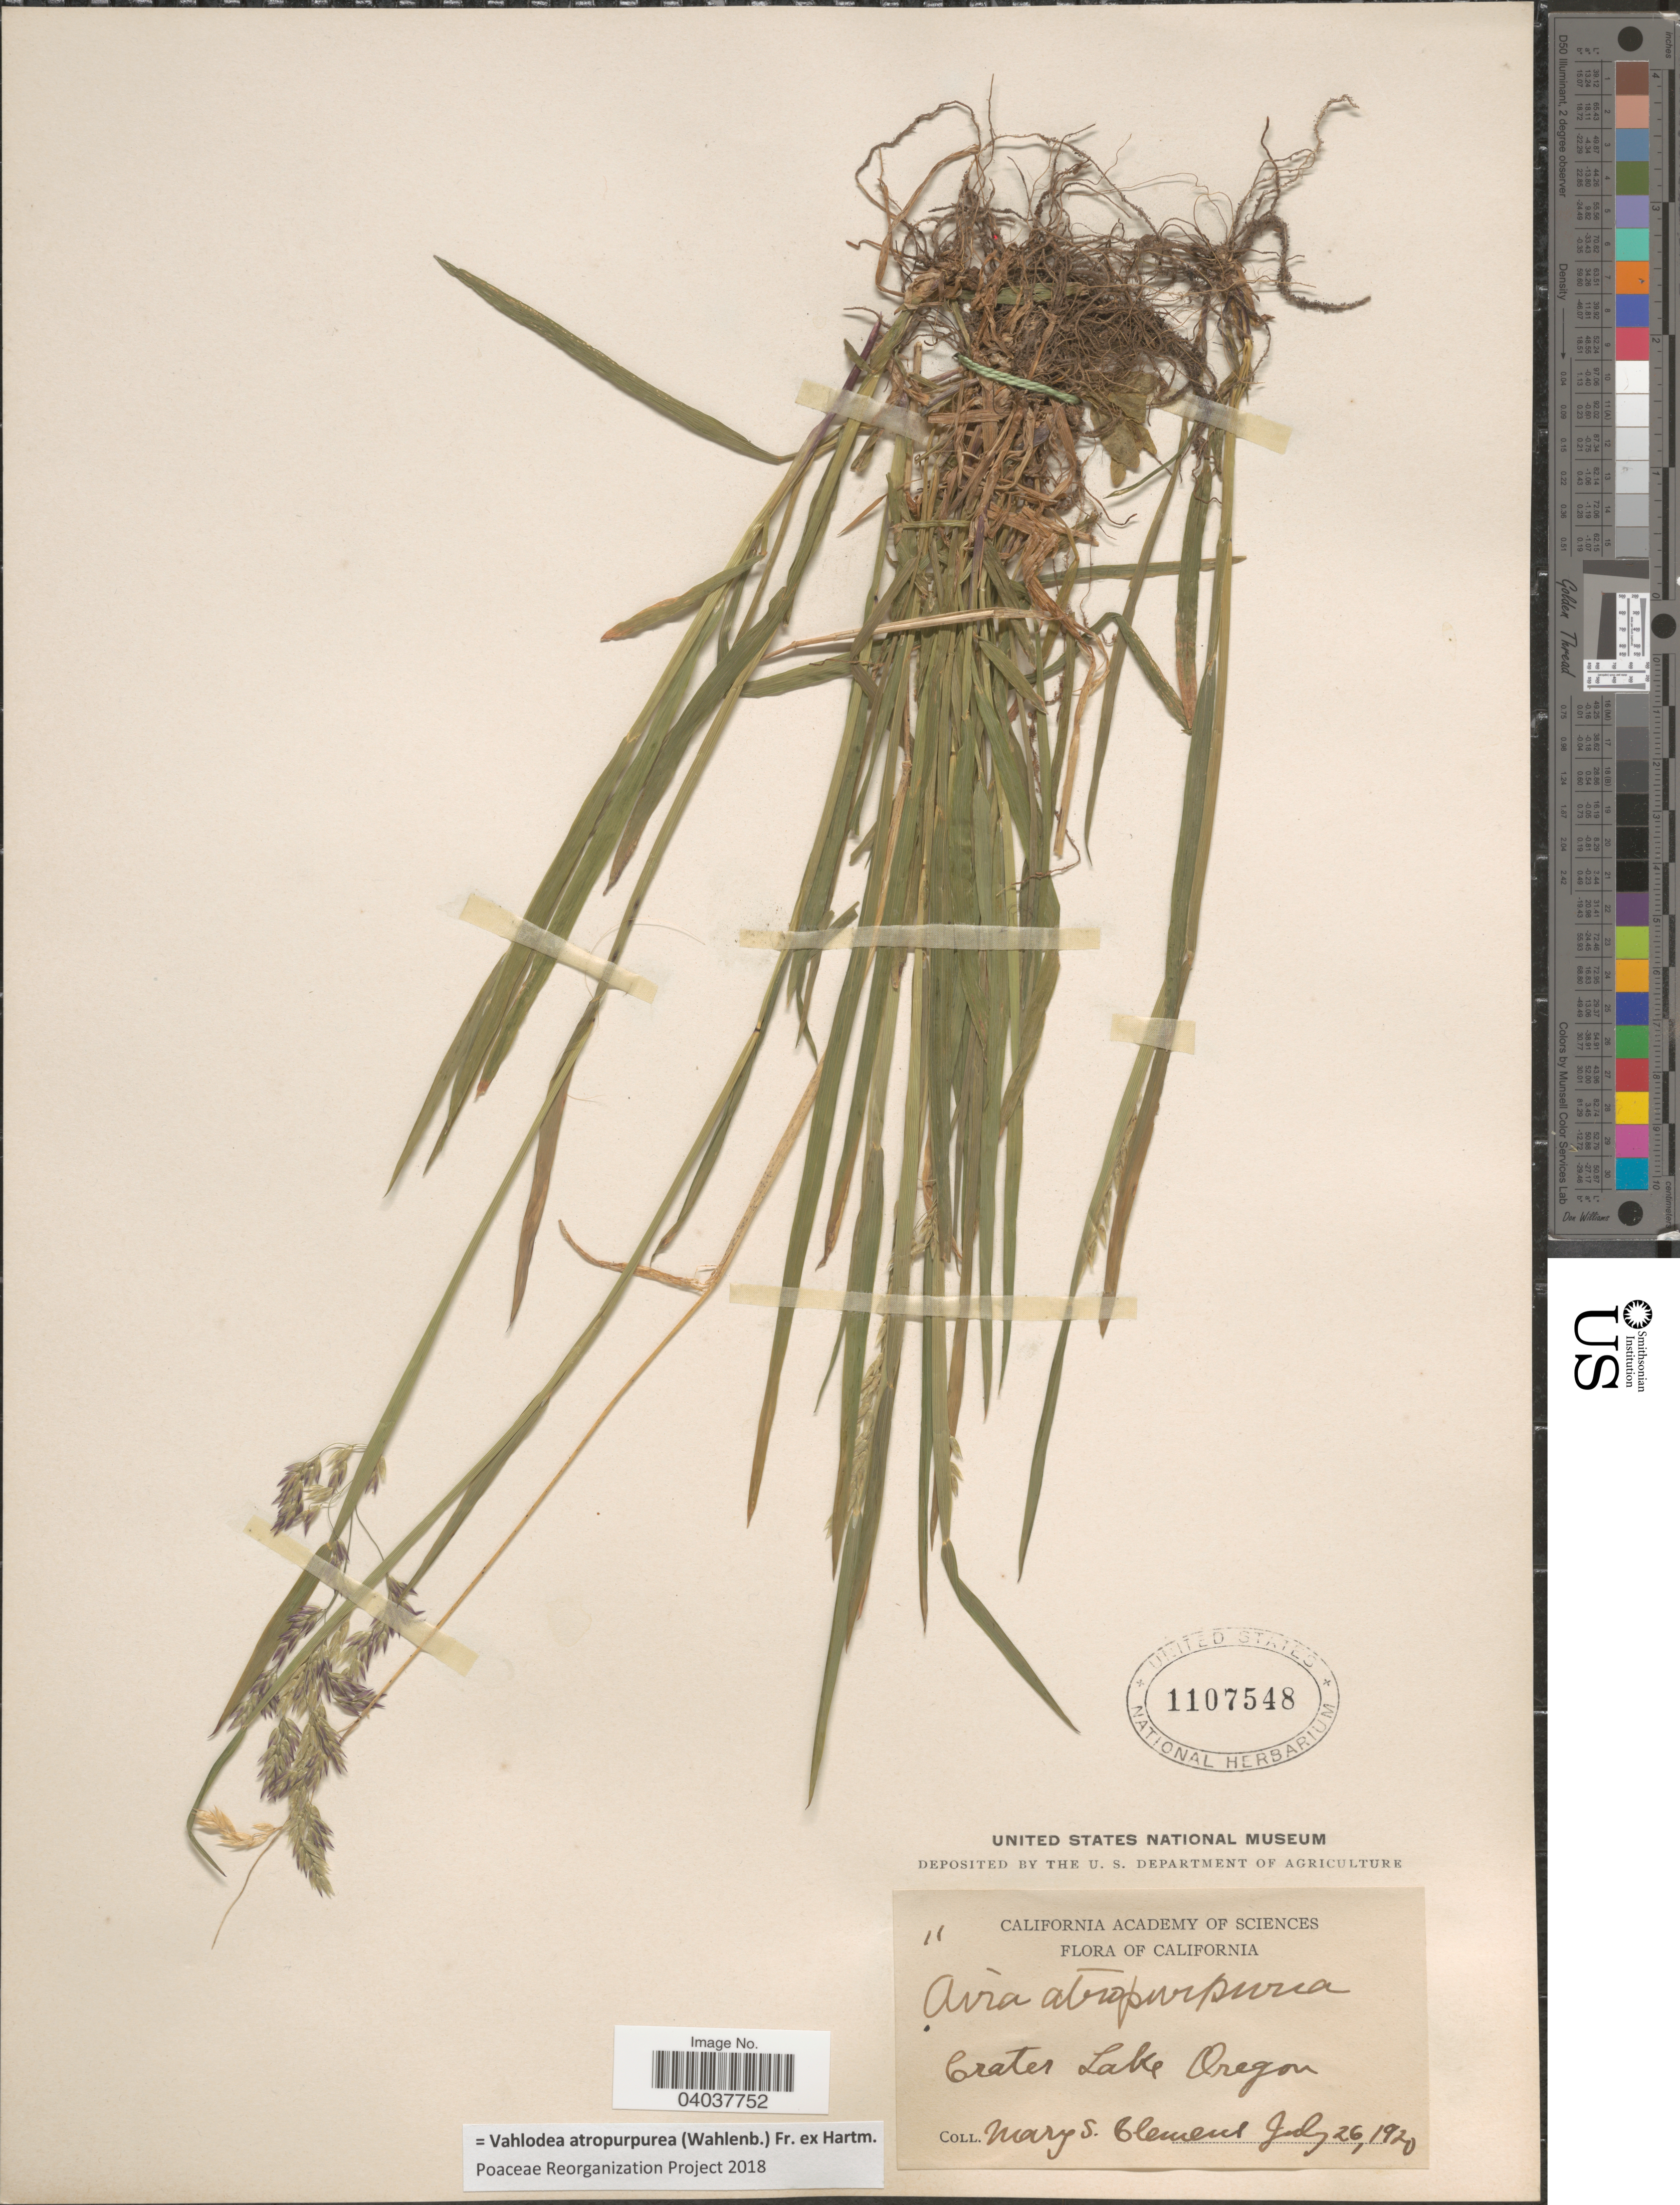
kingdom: Plantae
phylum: Tracheophyta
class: Liliopsida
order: Poales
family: Poaceae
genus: Vahlodea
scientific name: Vahlodea atropurpurea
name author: (Wahlenb.) Fr. ex Hartm.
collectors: M. S. Clemens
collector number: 11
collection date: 1920-07-26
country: United States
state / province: Oregon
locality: Crater Lake.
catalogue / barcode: US 1107548